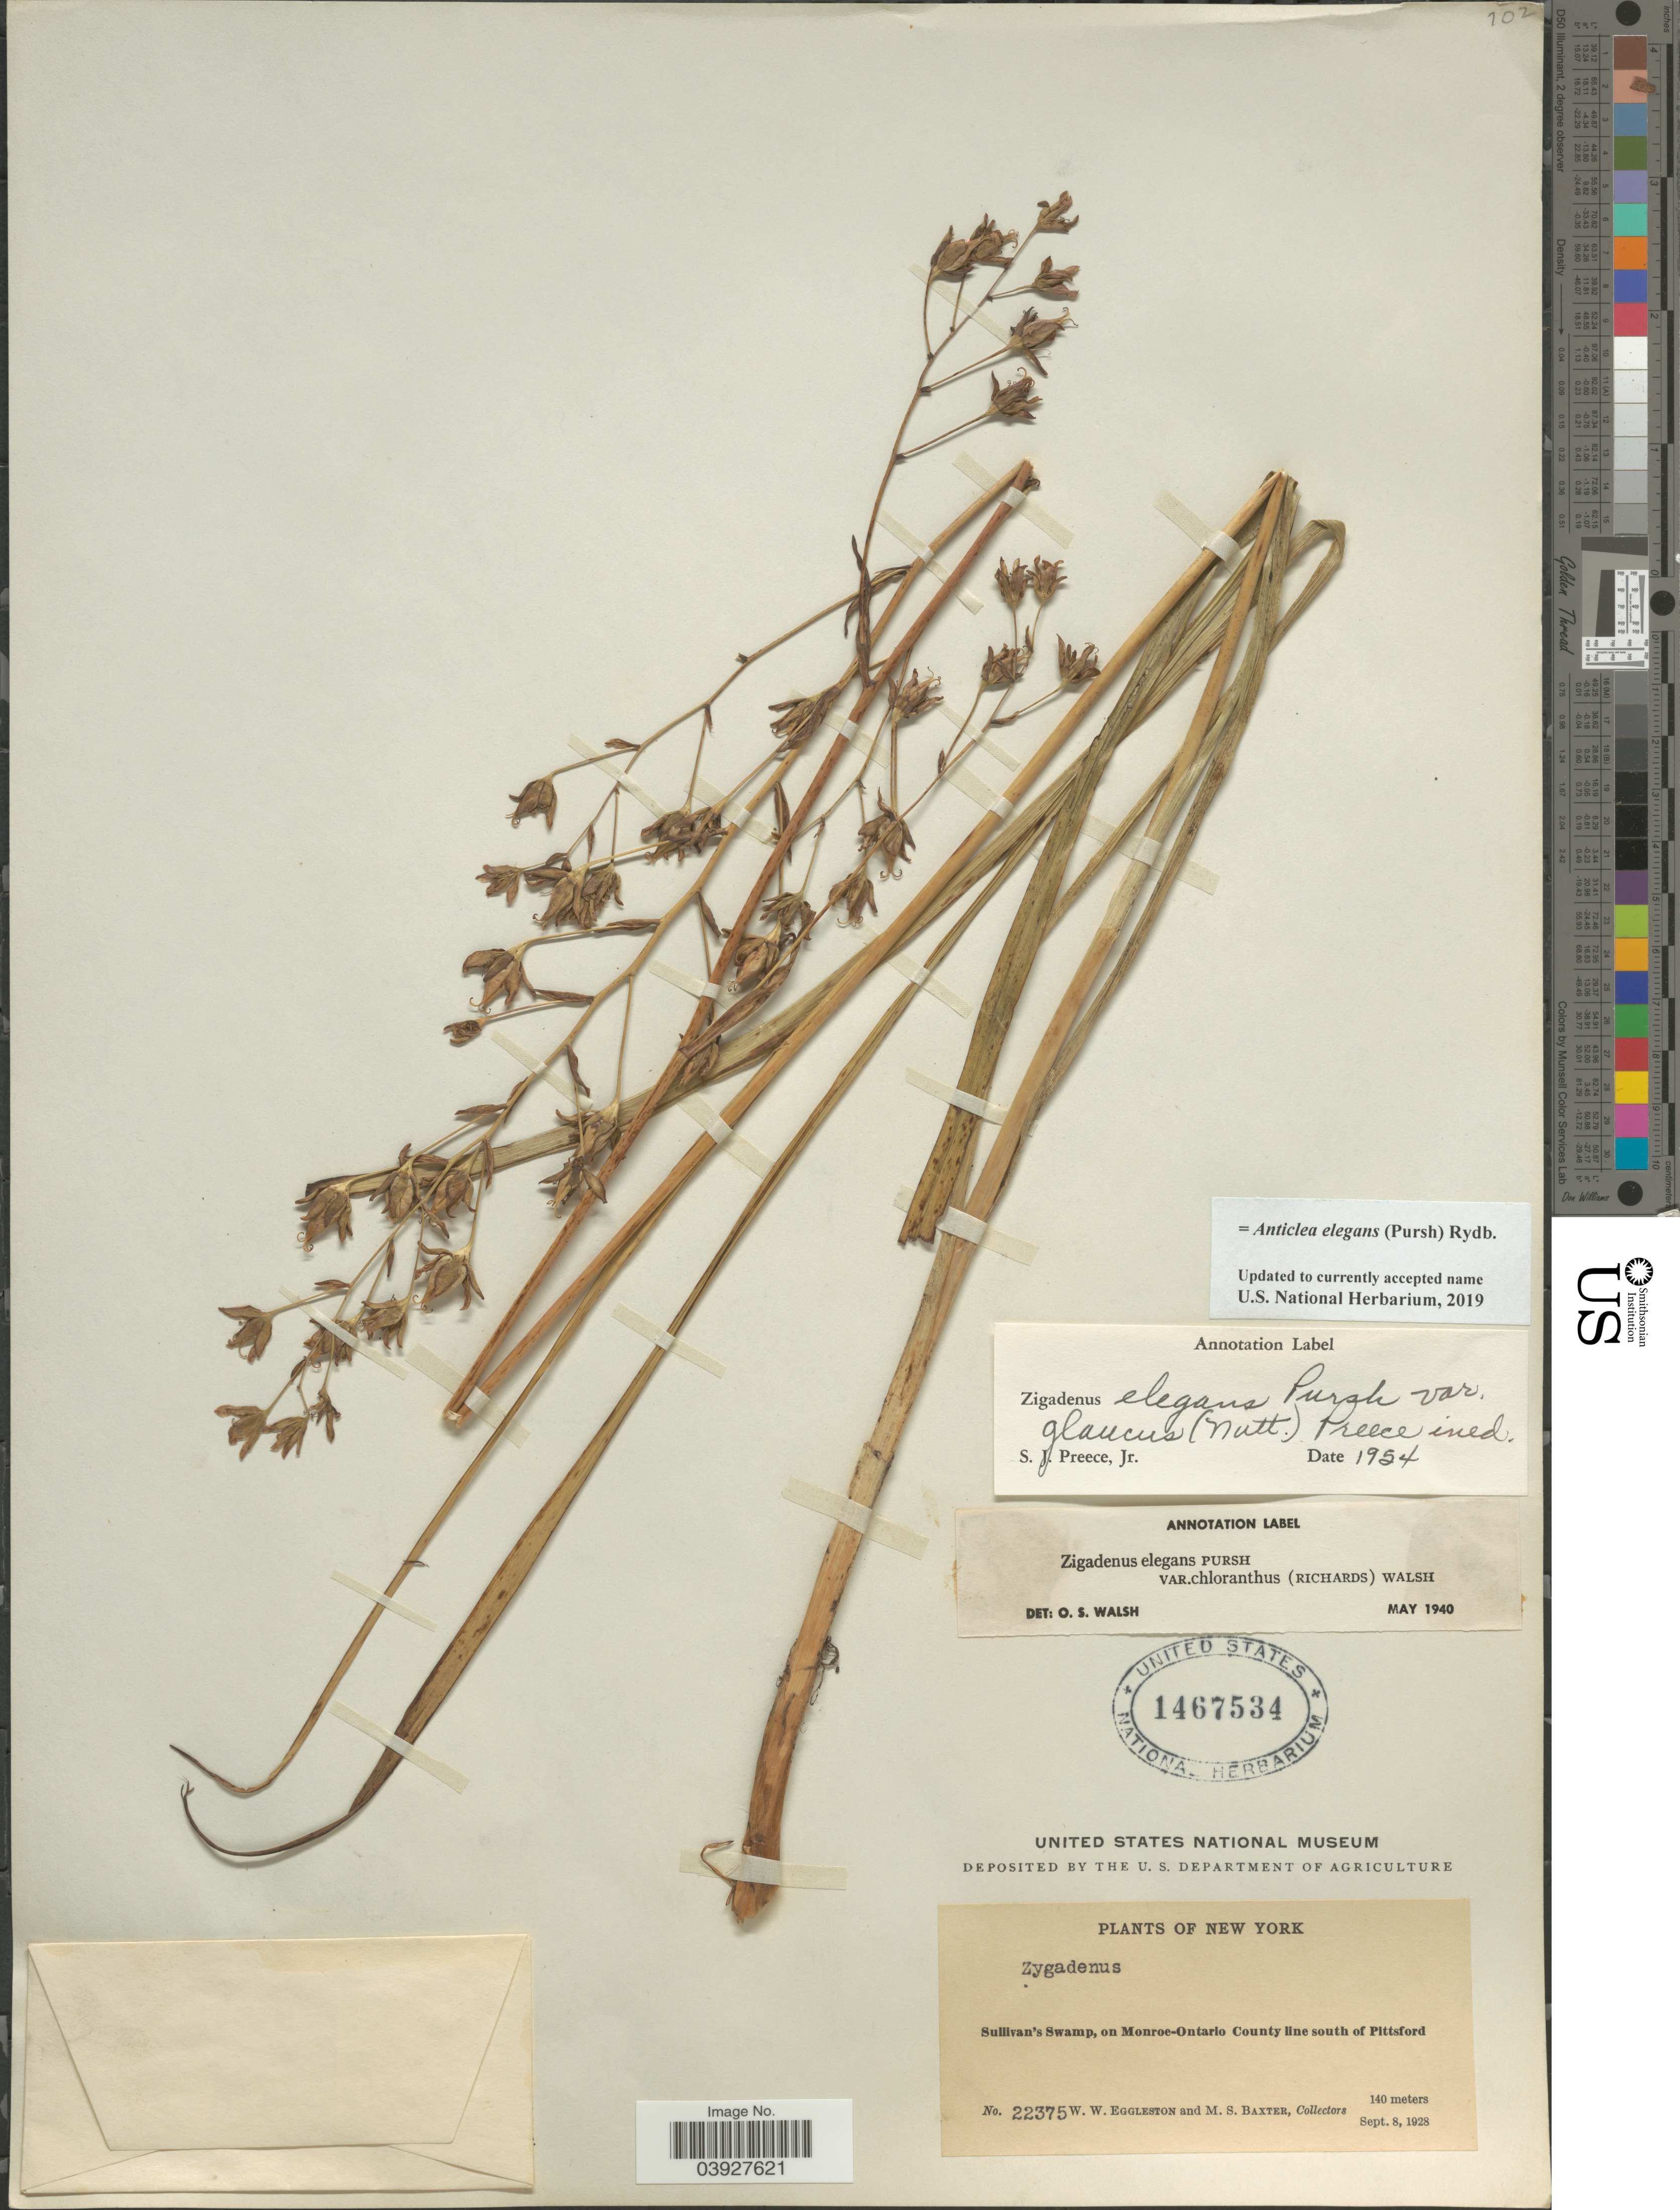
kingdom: Plantae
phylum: Tracheophyta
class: Liliopsida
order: Liliales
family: Melanthiaceae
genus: Anticlea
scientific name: Anticlea elegans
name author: (Pursh) Rydb.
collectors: W. W. Eggleston & M. Baxter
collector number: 22375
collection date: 1928-09-08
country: United States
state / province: New York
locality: Sullivan's Swamp, on Monroe-Ontario County line south of Pittsford.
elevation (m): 140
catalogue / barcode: US 1467534